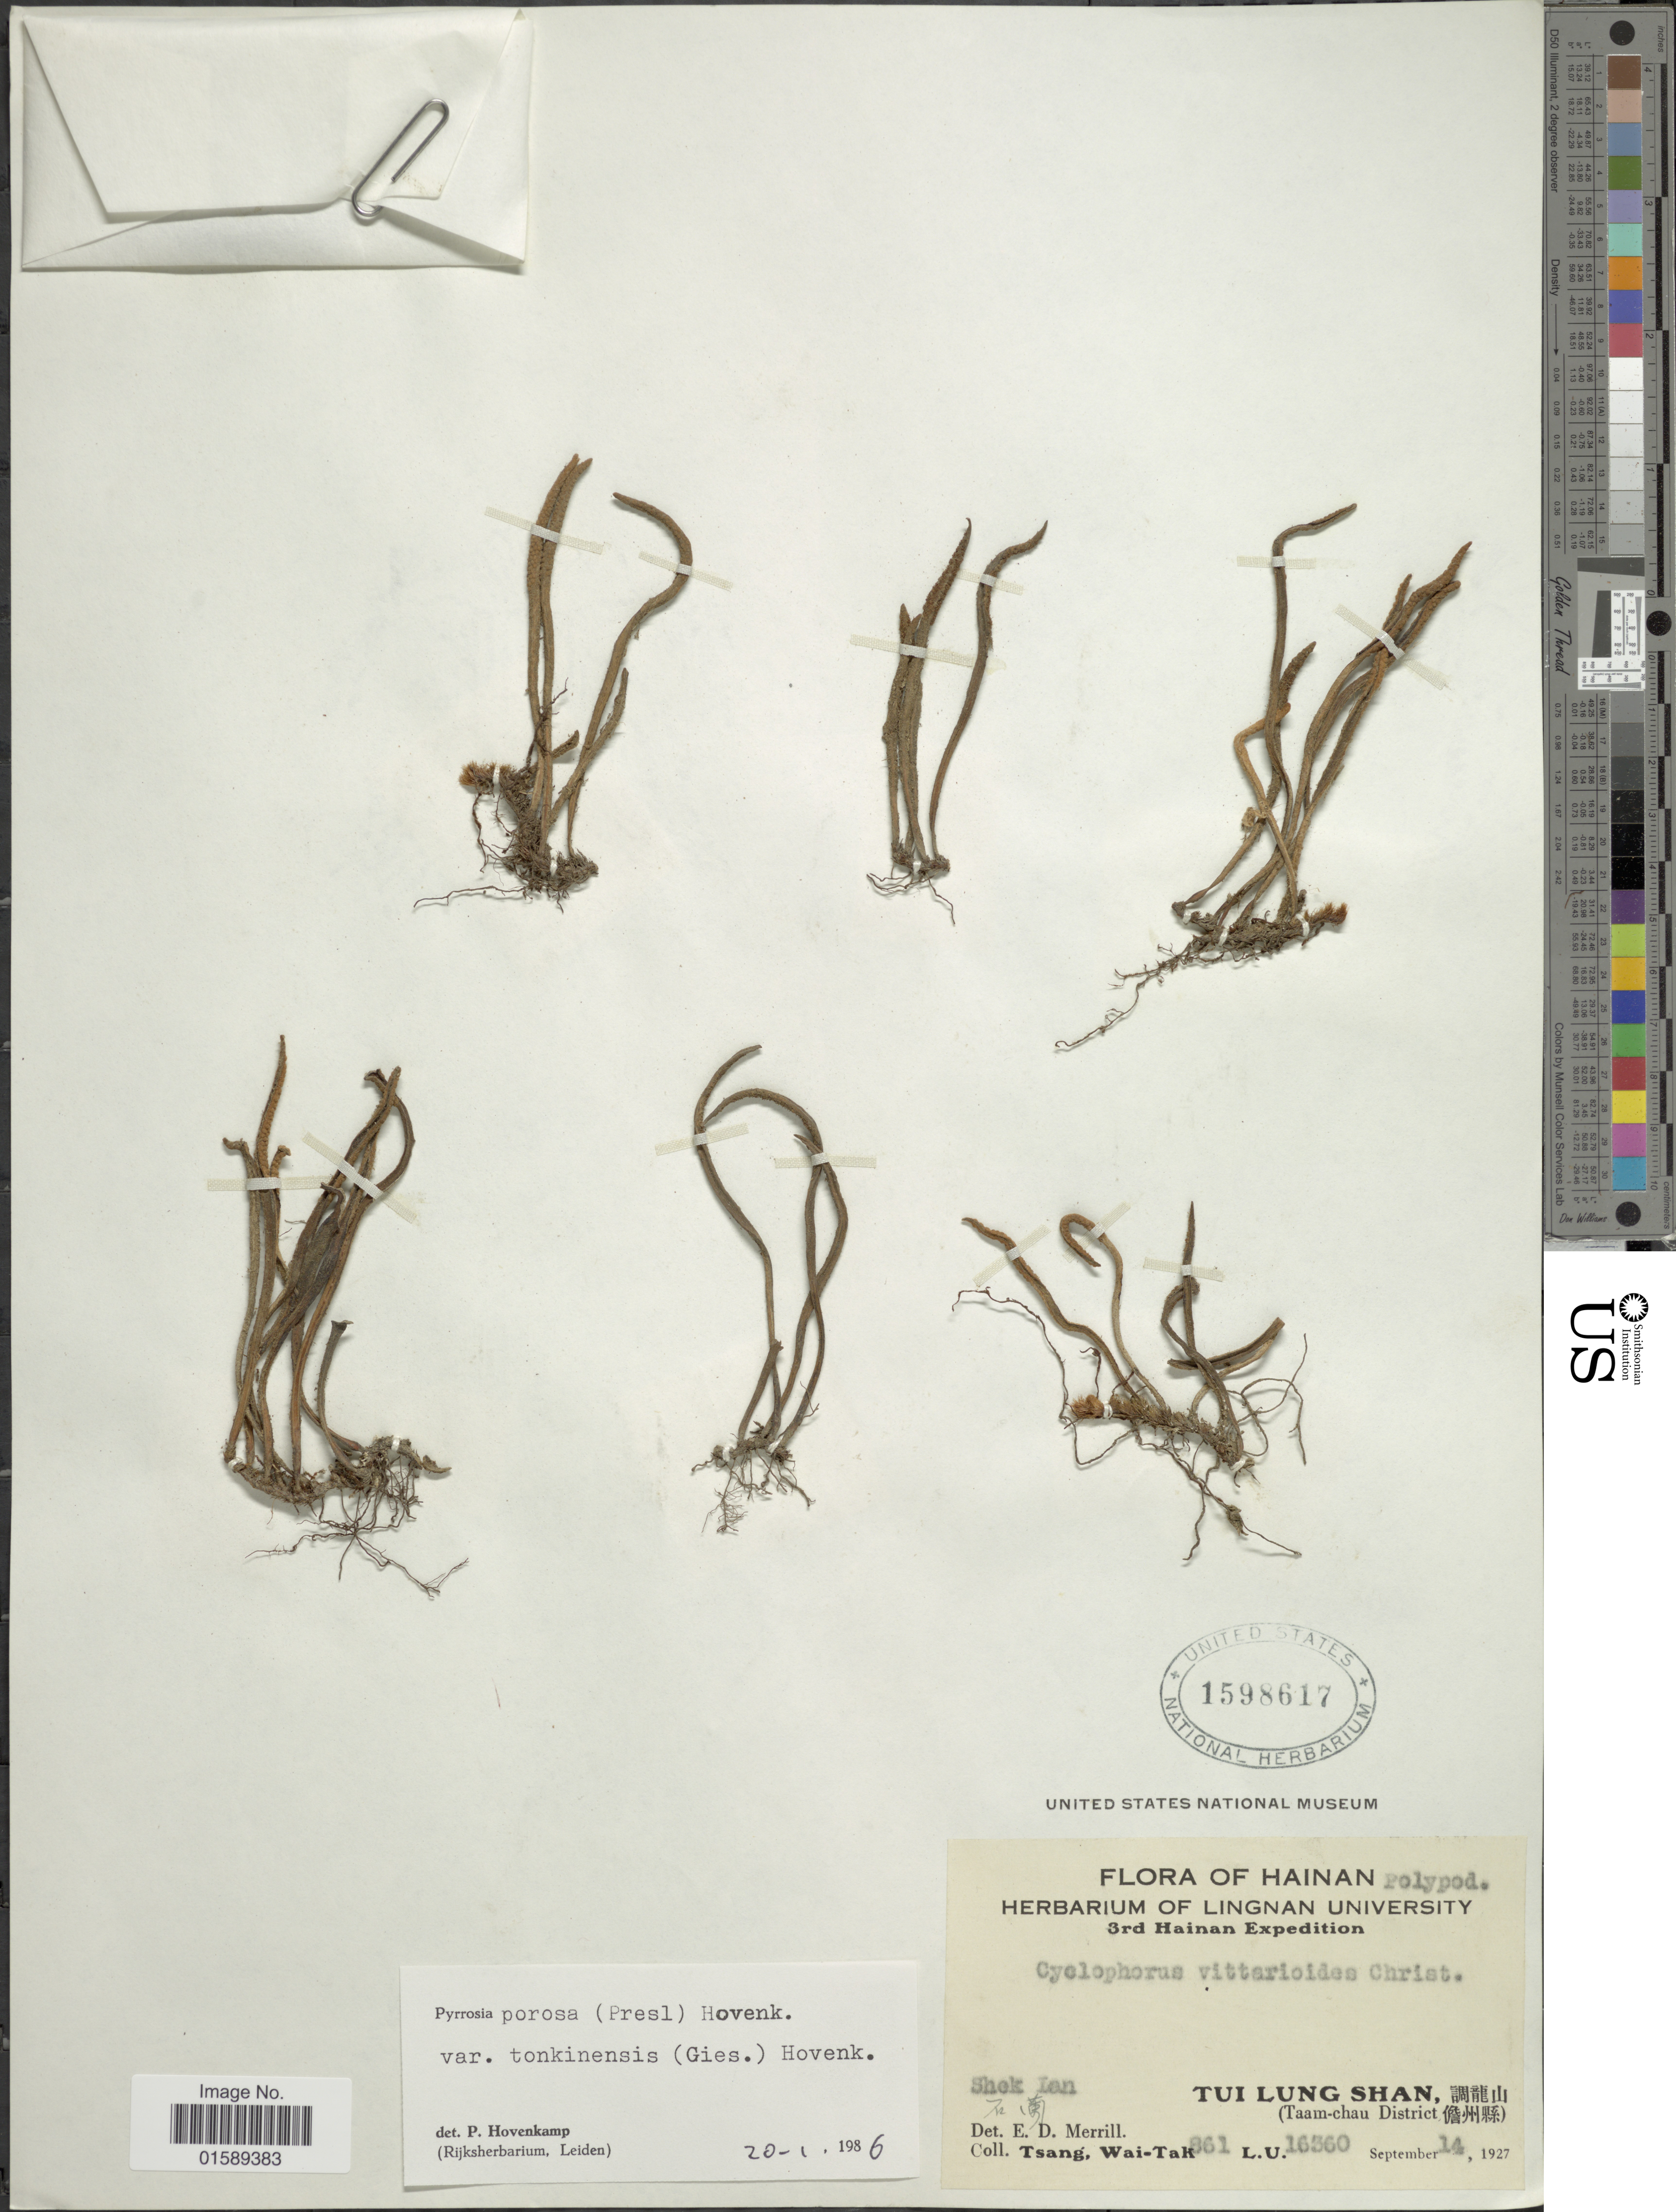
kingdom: Plantae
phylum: Tracheophyta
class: Polypodiopsida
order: Polypodiales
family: Polypodiaceae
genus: Pyrrosia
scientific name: Pyrrosia porosa var. tonkinensis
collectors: W. T. Tsang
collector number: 861L.U.16360*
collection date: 1927-09-14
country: China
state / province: Hainan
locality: Hainan, Shek Lan, Tui Lung Shan, , (Taam-chau District ).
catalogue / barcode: US 1598617